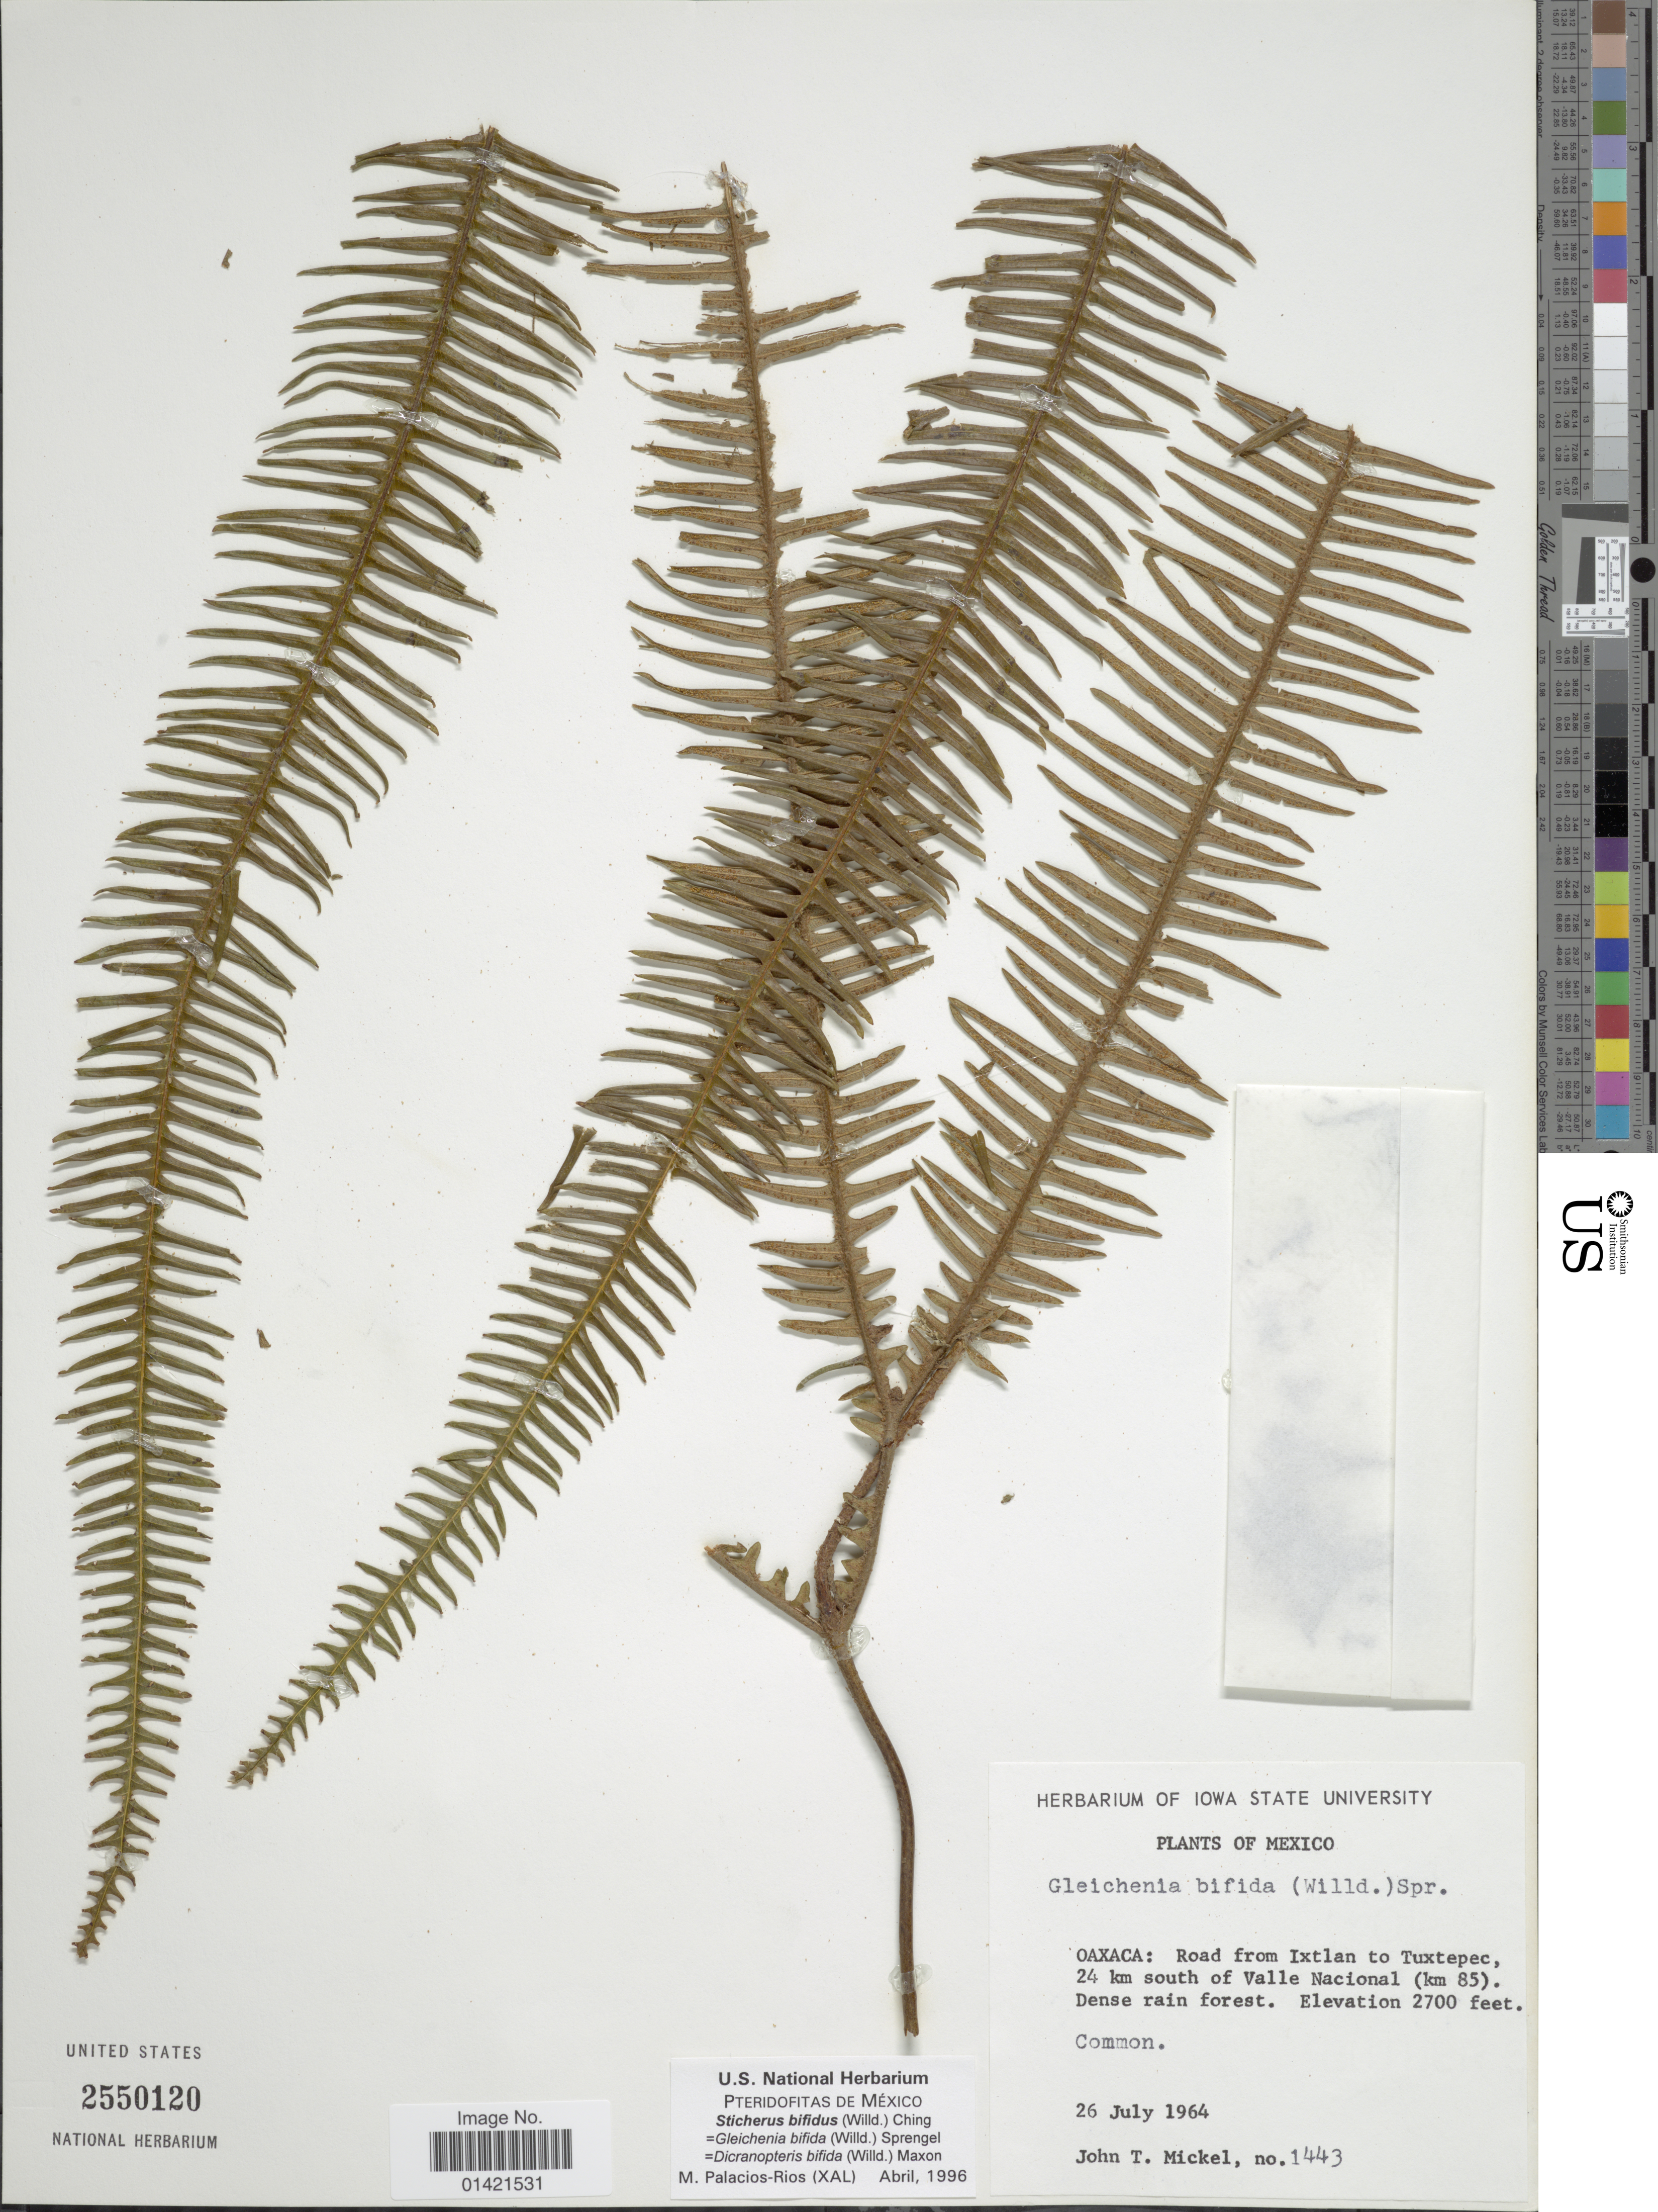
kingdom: Plantae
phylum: Tracheophyta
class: Polypodiopsida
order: Gleicheniales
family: Gleicheniaceae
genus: Sticherus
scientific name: Sticherus bifidus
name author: (Willd.) Ching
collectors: J. T. Mickel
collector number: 1443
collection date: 1964-07-26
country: Mexico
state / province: Oaxaca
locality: Road from Ixtlan to Tuxtepec, 24 km south of Valle Nacional (km 85).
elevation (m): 823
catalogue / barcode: US 2550120